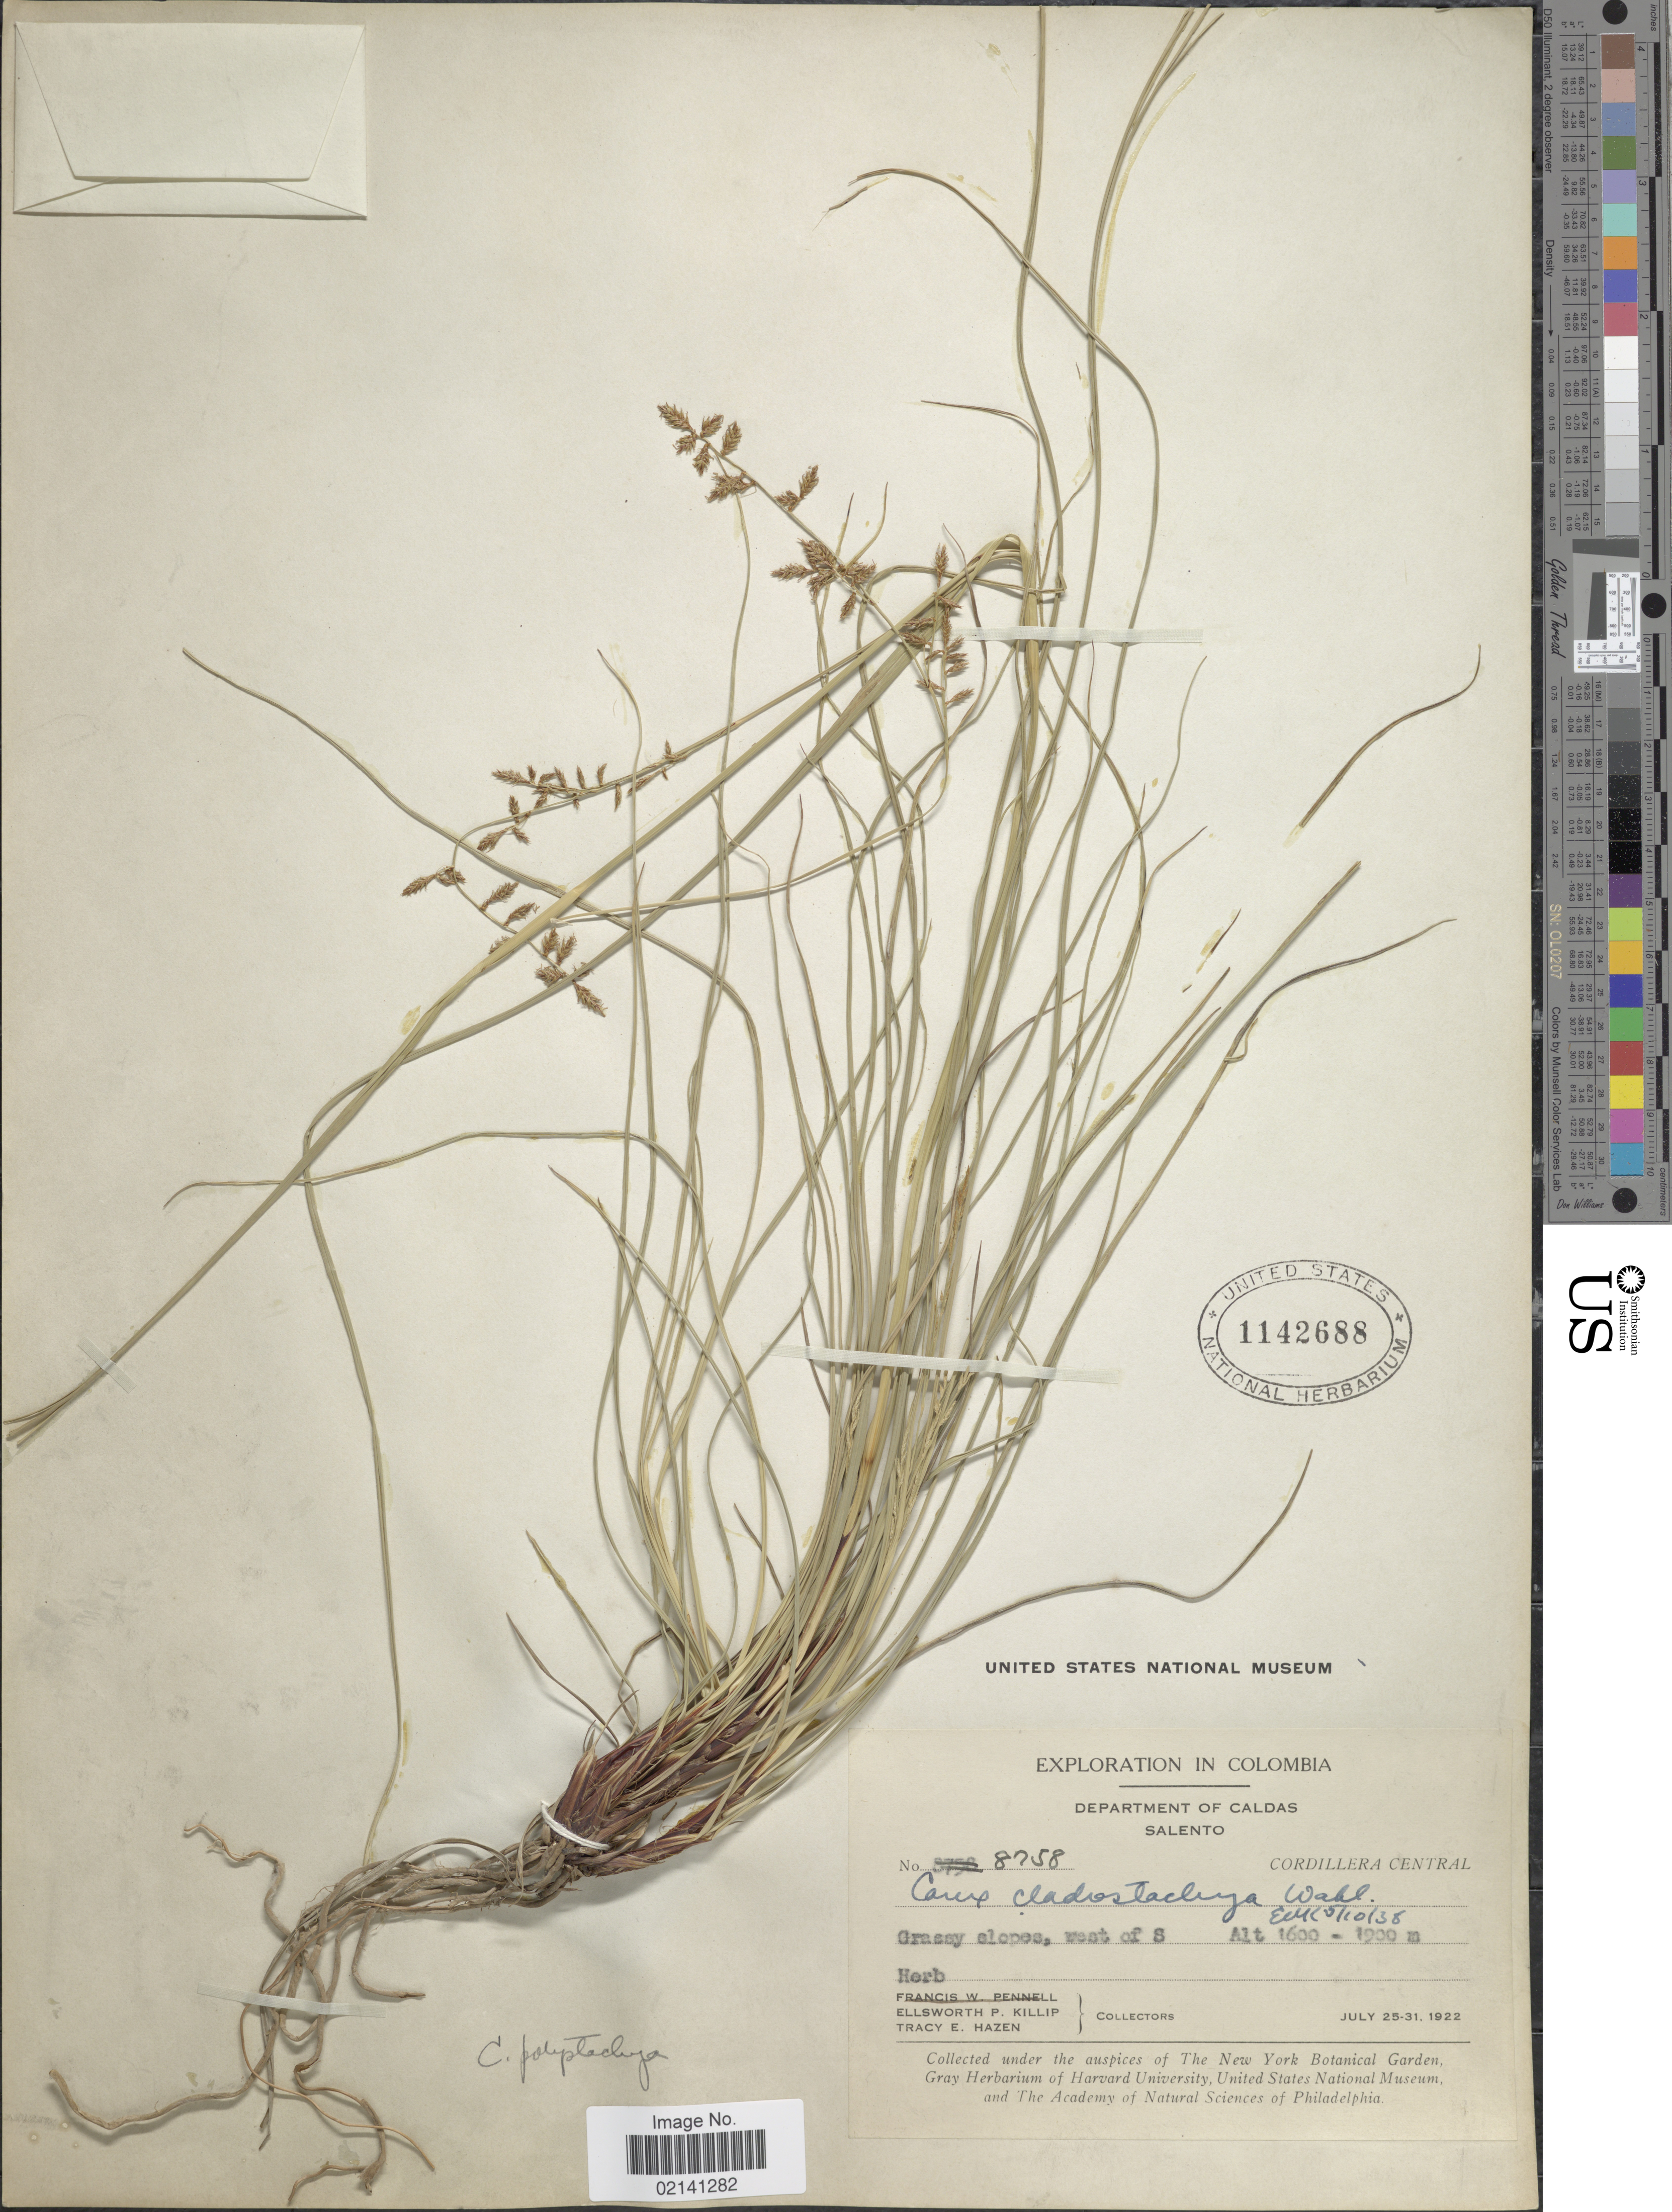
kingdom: Plantae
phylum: Tracheophyta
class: Liliopsida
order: Poales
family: Cyperaceae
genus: Carex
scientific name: Carex polystachya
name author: Sw. ex Wahlenb.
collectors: E. P. Killip & T. E. Hazen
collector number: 8758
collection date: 1922-07-25/1922-07-31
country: Colombia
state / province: Caldas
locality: Salento, Cordillera Central, grassy slope, west of S.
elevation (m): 1600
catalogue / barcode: US 1142688